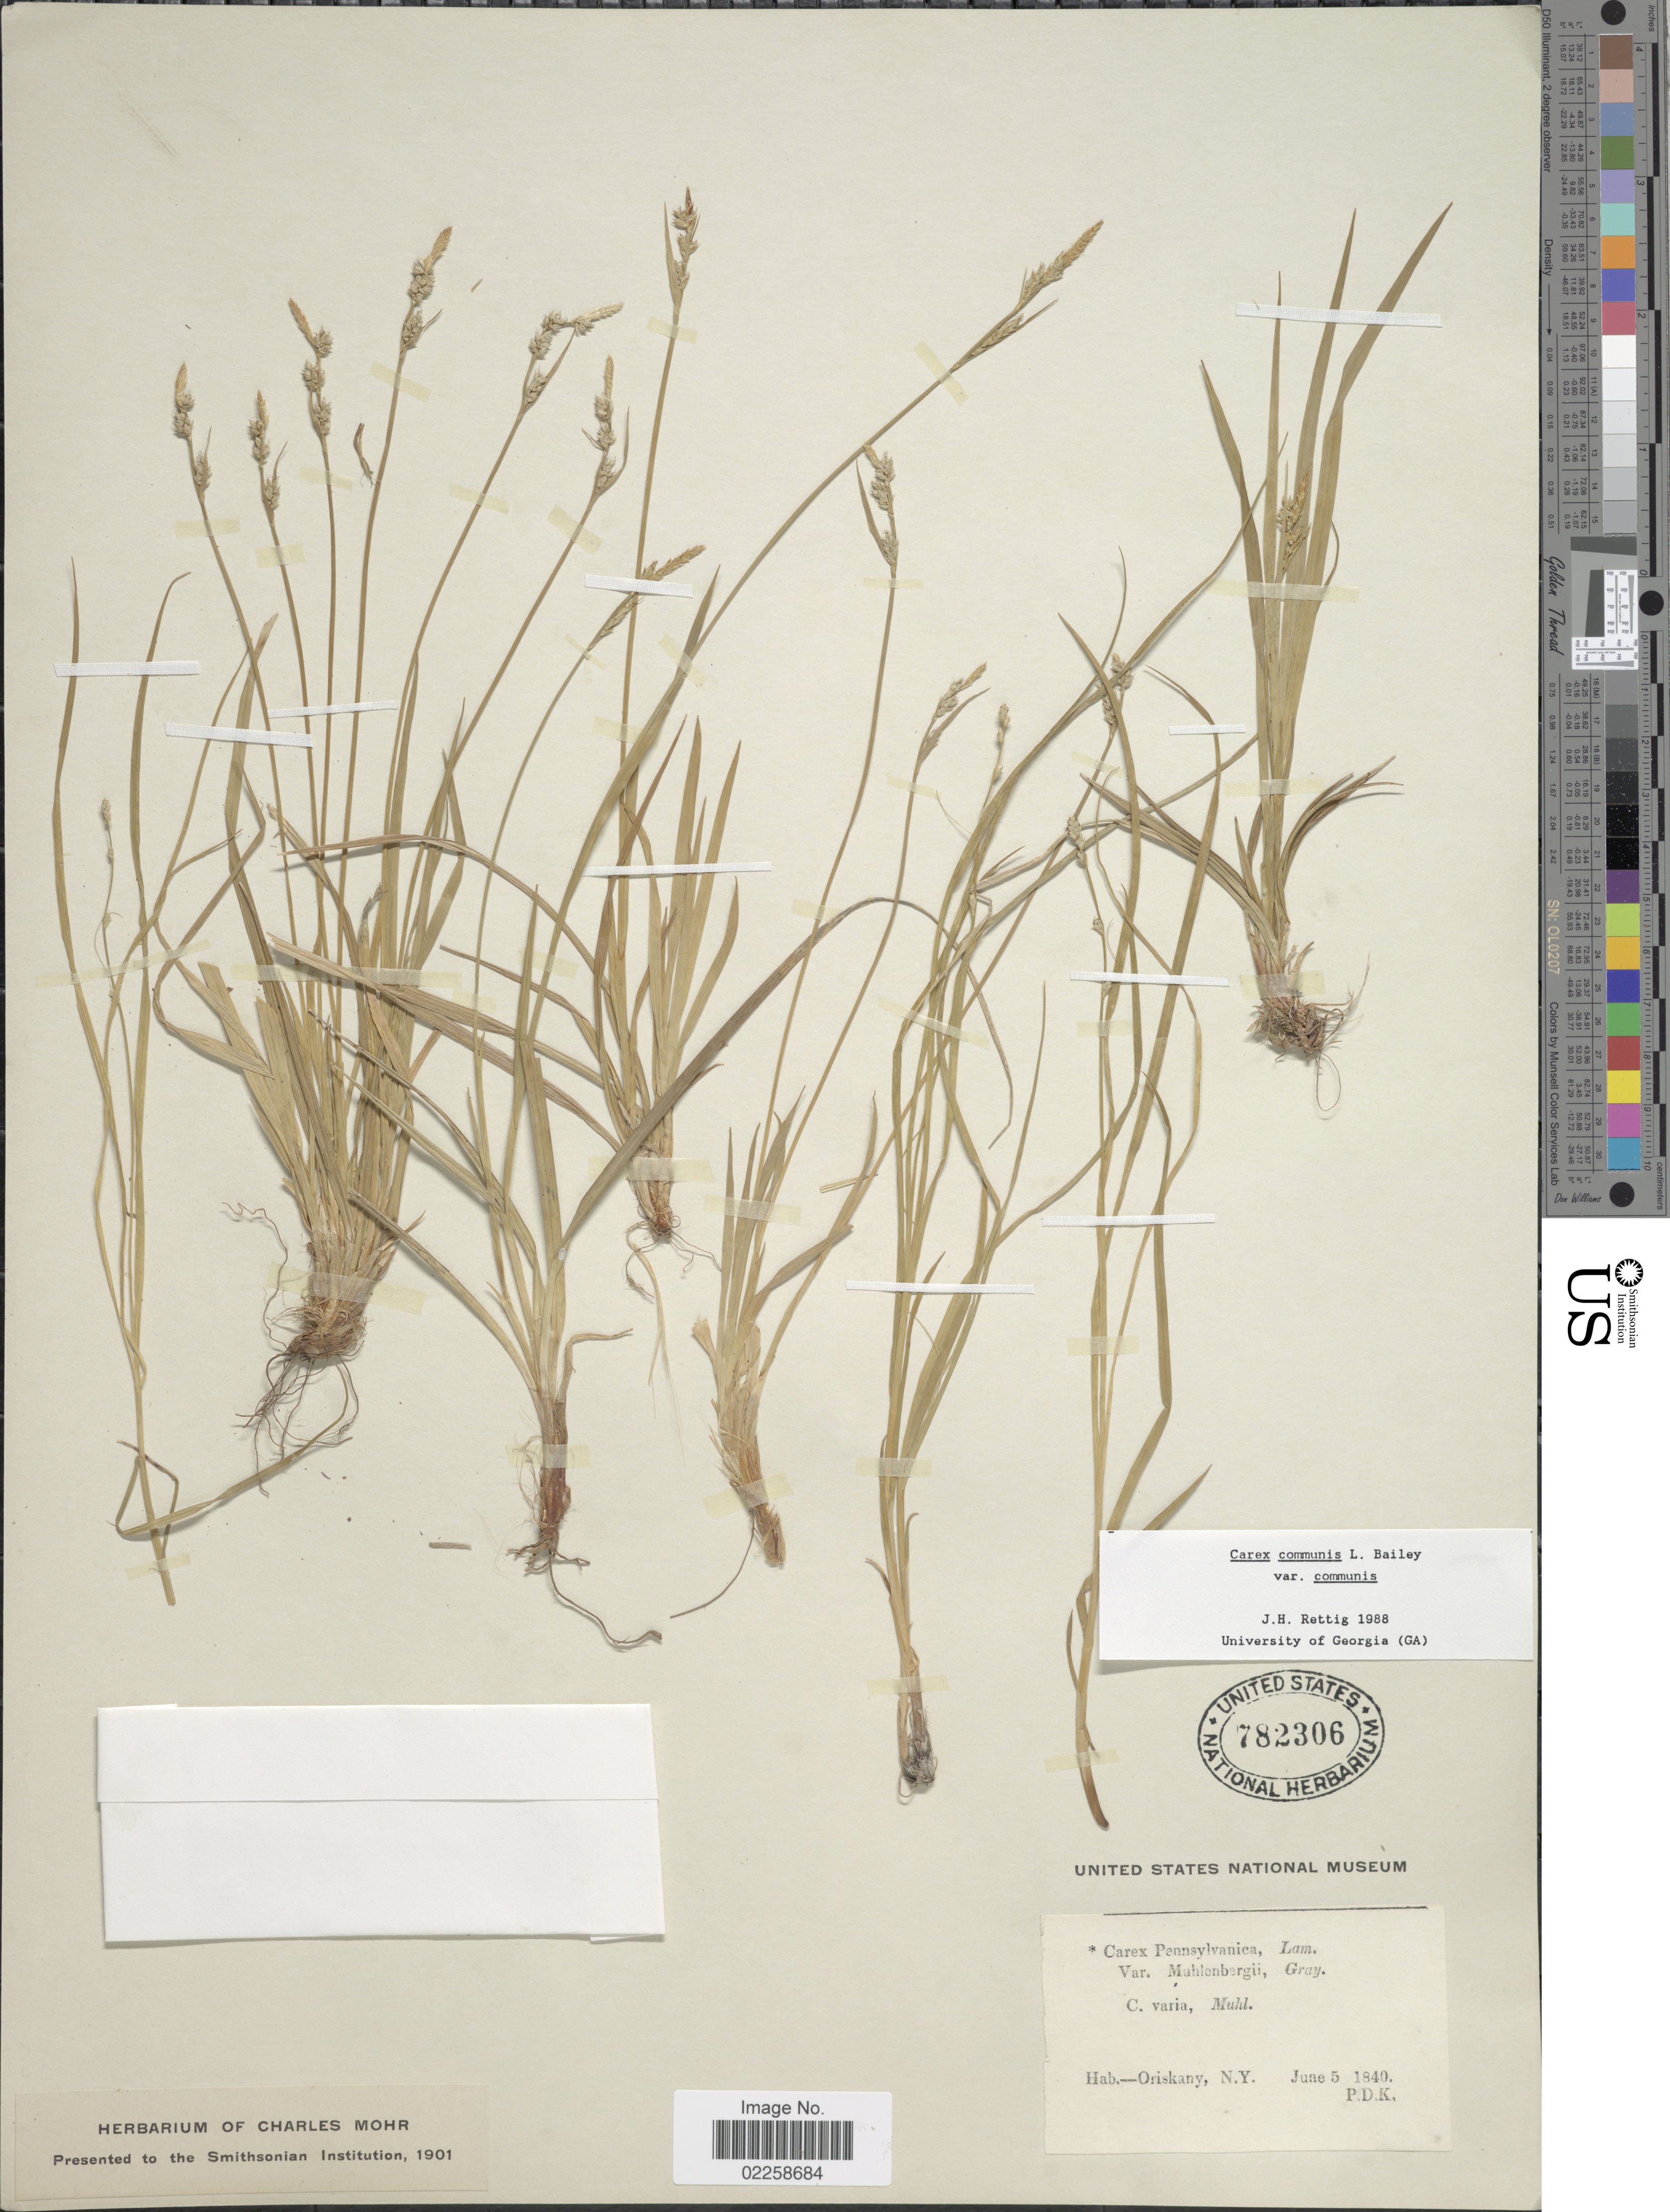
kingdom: Plantae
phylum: Tracheophyta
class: Liliopsida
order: Poales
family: Cyperaceae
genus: Carex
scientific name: Carex communis var. communis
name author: L.H. Bailey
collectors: P. D. Knieskern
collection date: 1840-06-06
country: United States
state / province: New York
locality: Oriskany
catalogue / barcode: US 782306